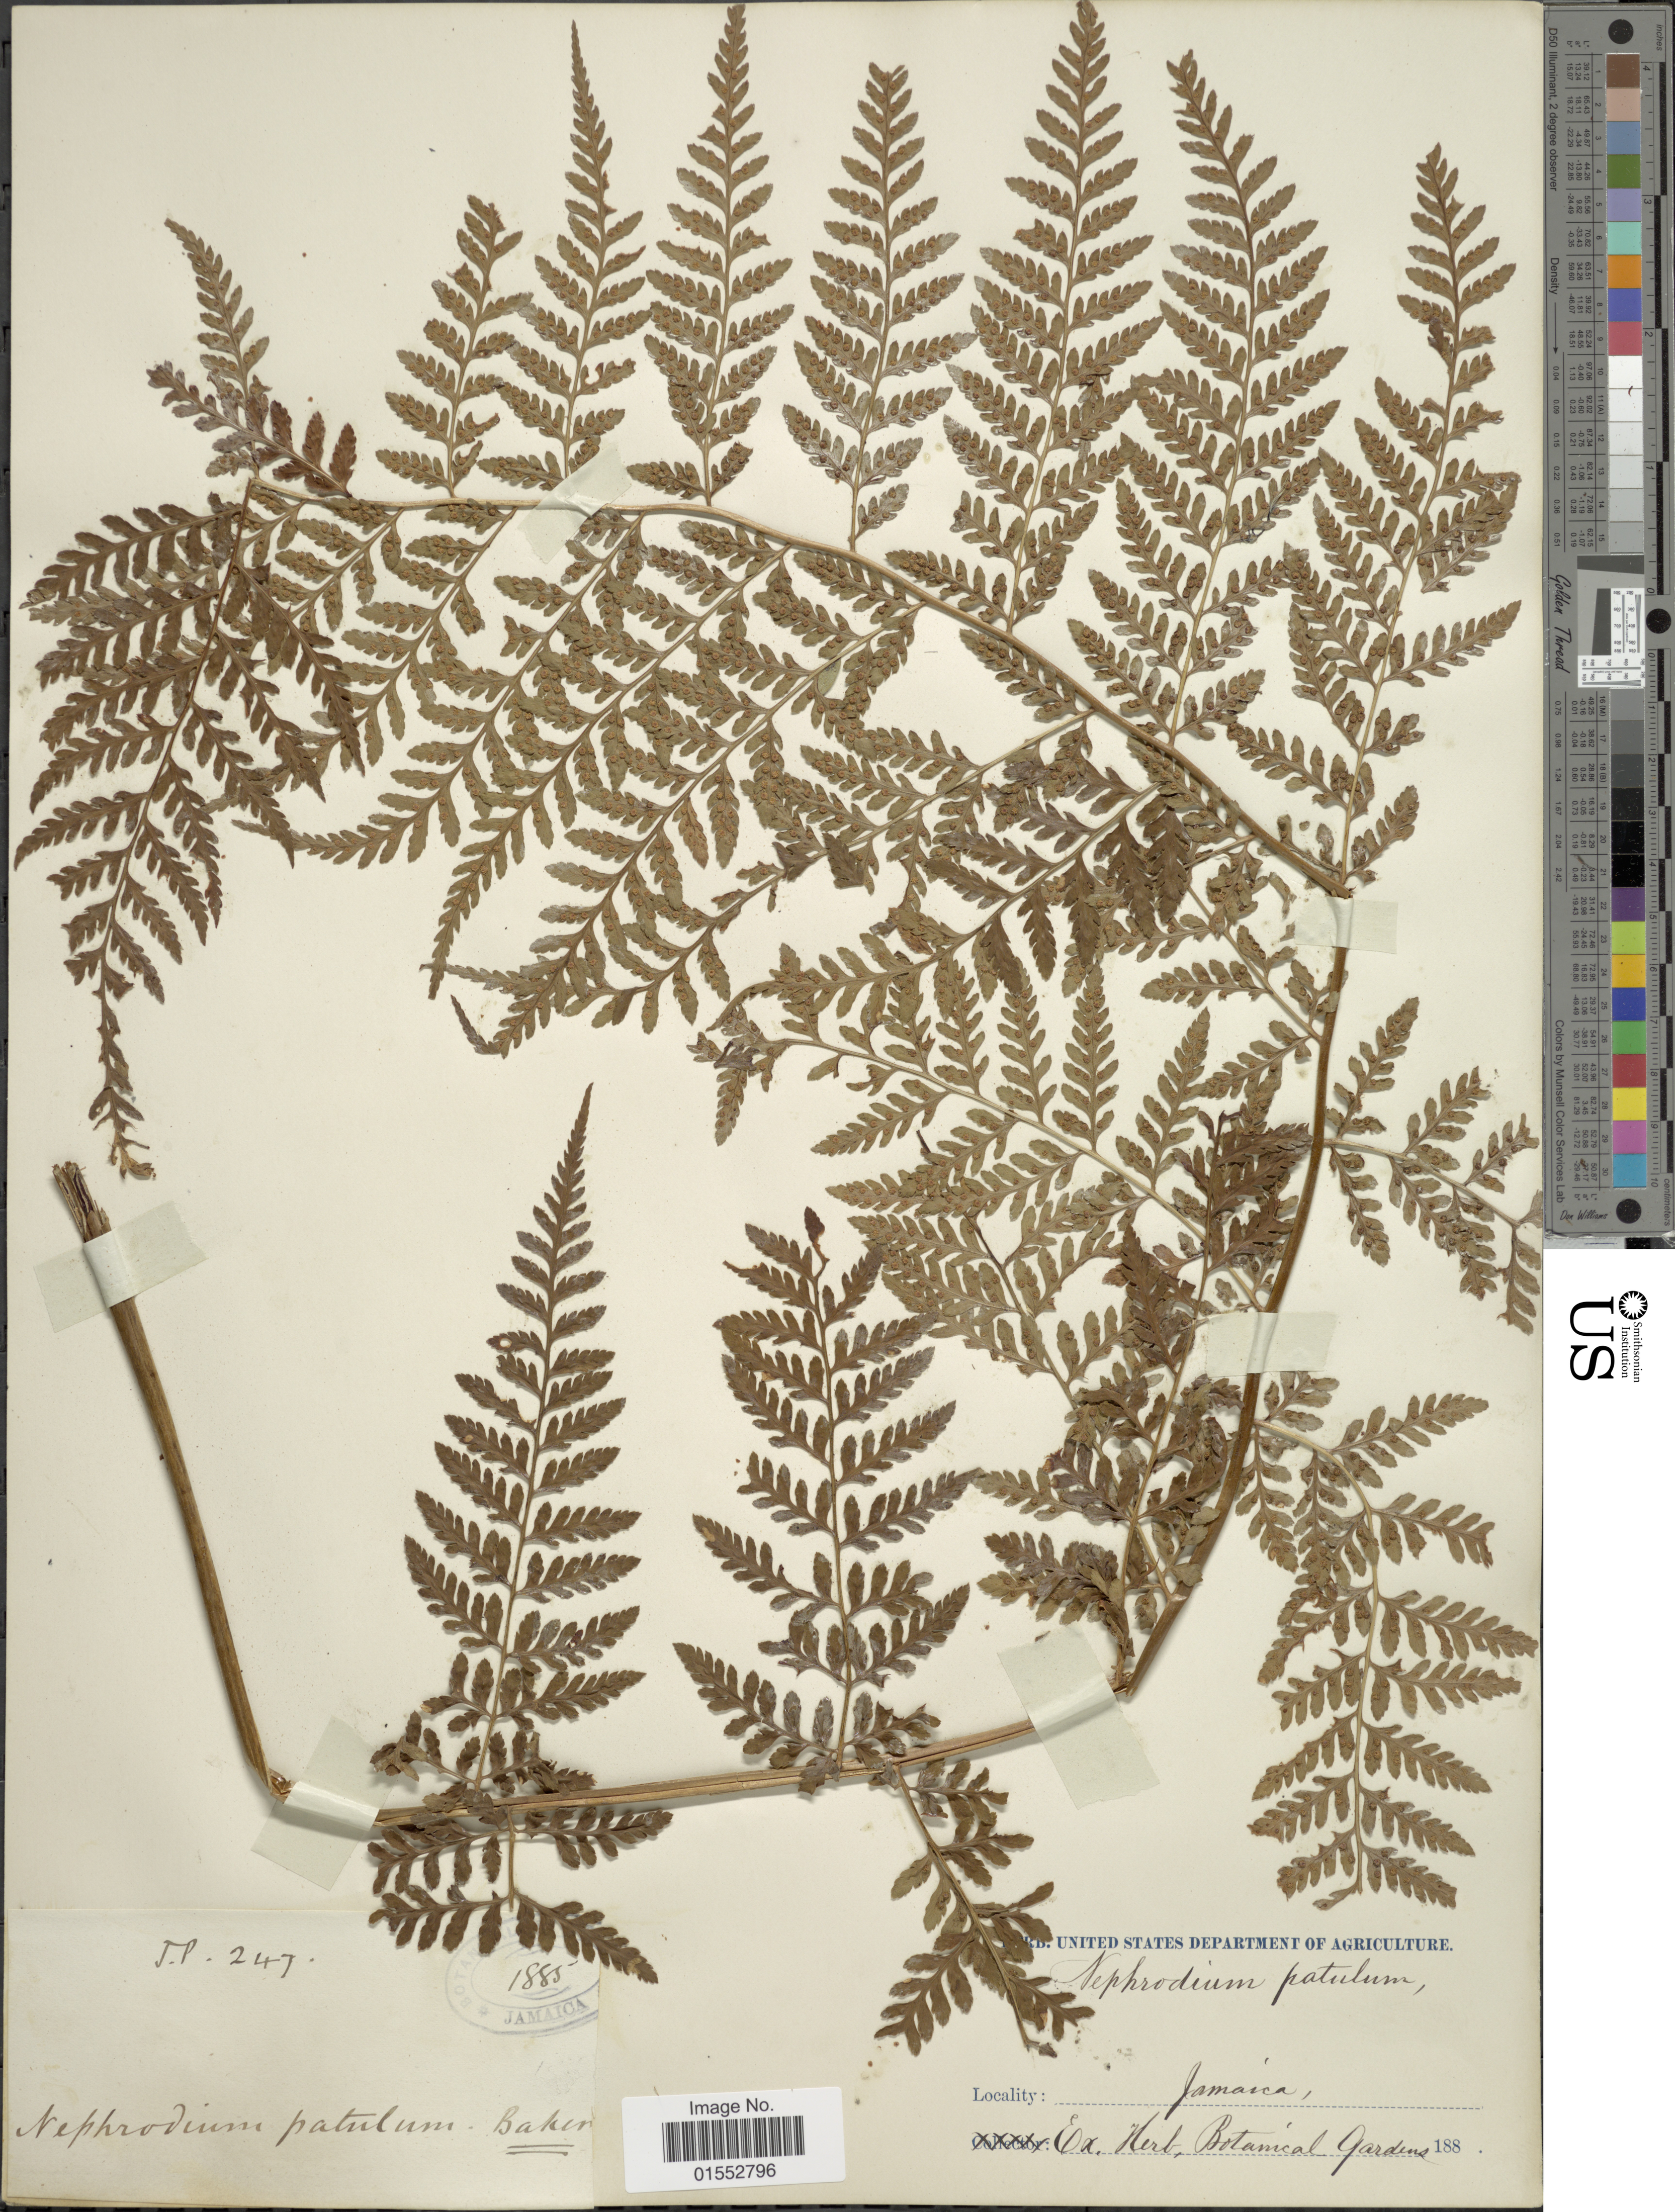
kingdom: Plantae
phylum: Tracheophyta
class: Polypodiopsida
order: Polypodiales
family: Dryopteridaceae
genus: Dryopteris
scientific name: Dryopteris patula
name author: (Sw.) Underw.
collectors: ex herb. Botanic Gardens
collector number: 247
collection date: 1885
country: Jamaica